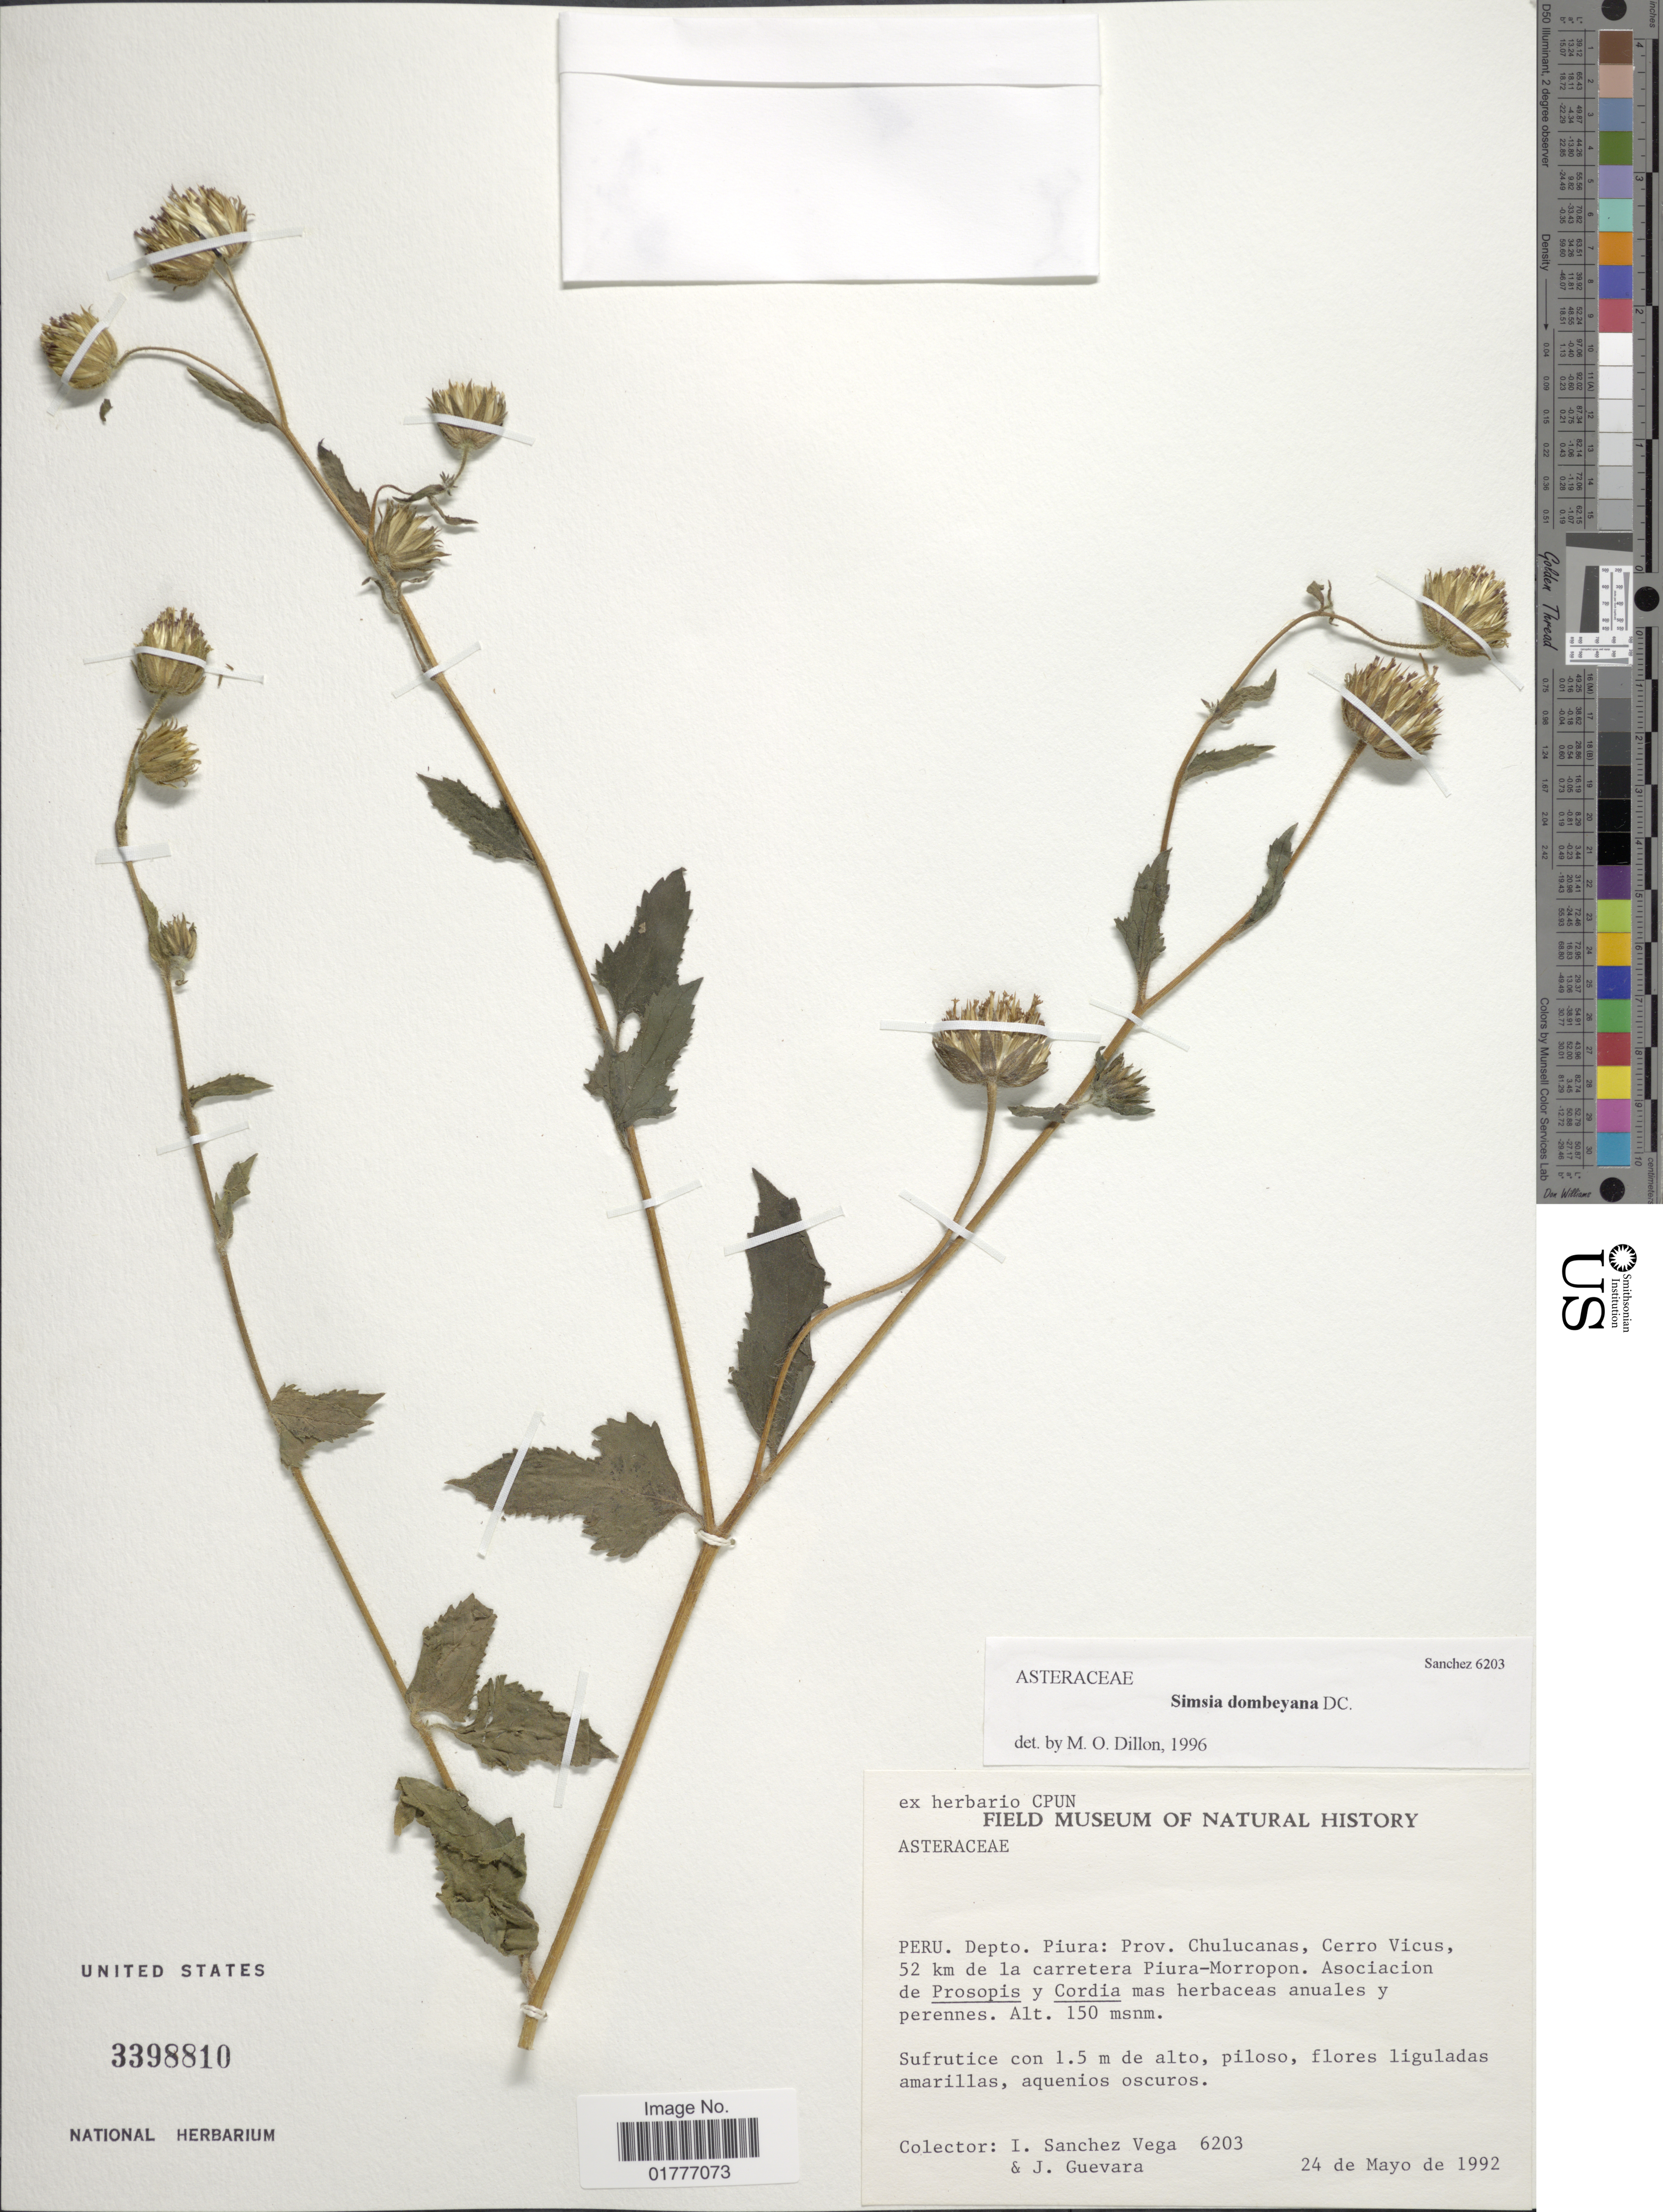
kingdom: Plantae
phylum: Tracheophyta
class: Magnoliopsida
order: Asterales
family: Asteraceae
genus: Simsia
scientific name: Simsia dombeyana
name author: DC.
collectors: I. Sánchez Vega & J. Guevara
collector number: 6203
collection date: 1992-05-24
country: Peru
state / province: Piura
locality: Prov. Chulucunas, Cerro Vicus, 52 km de la carretera Piura-Morropon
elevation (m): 150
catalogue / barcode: US 3398810